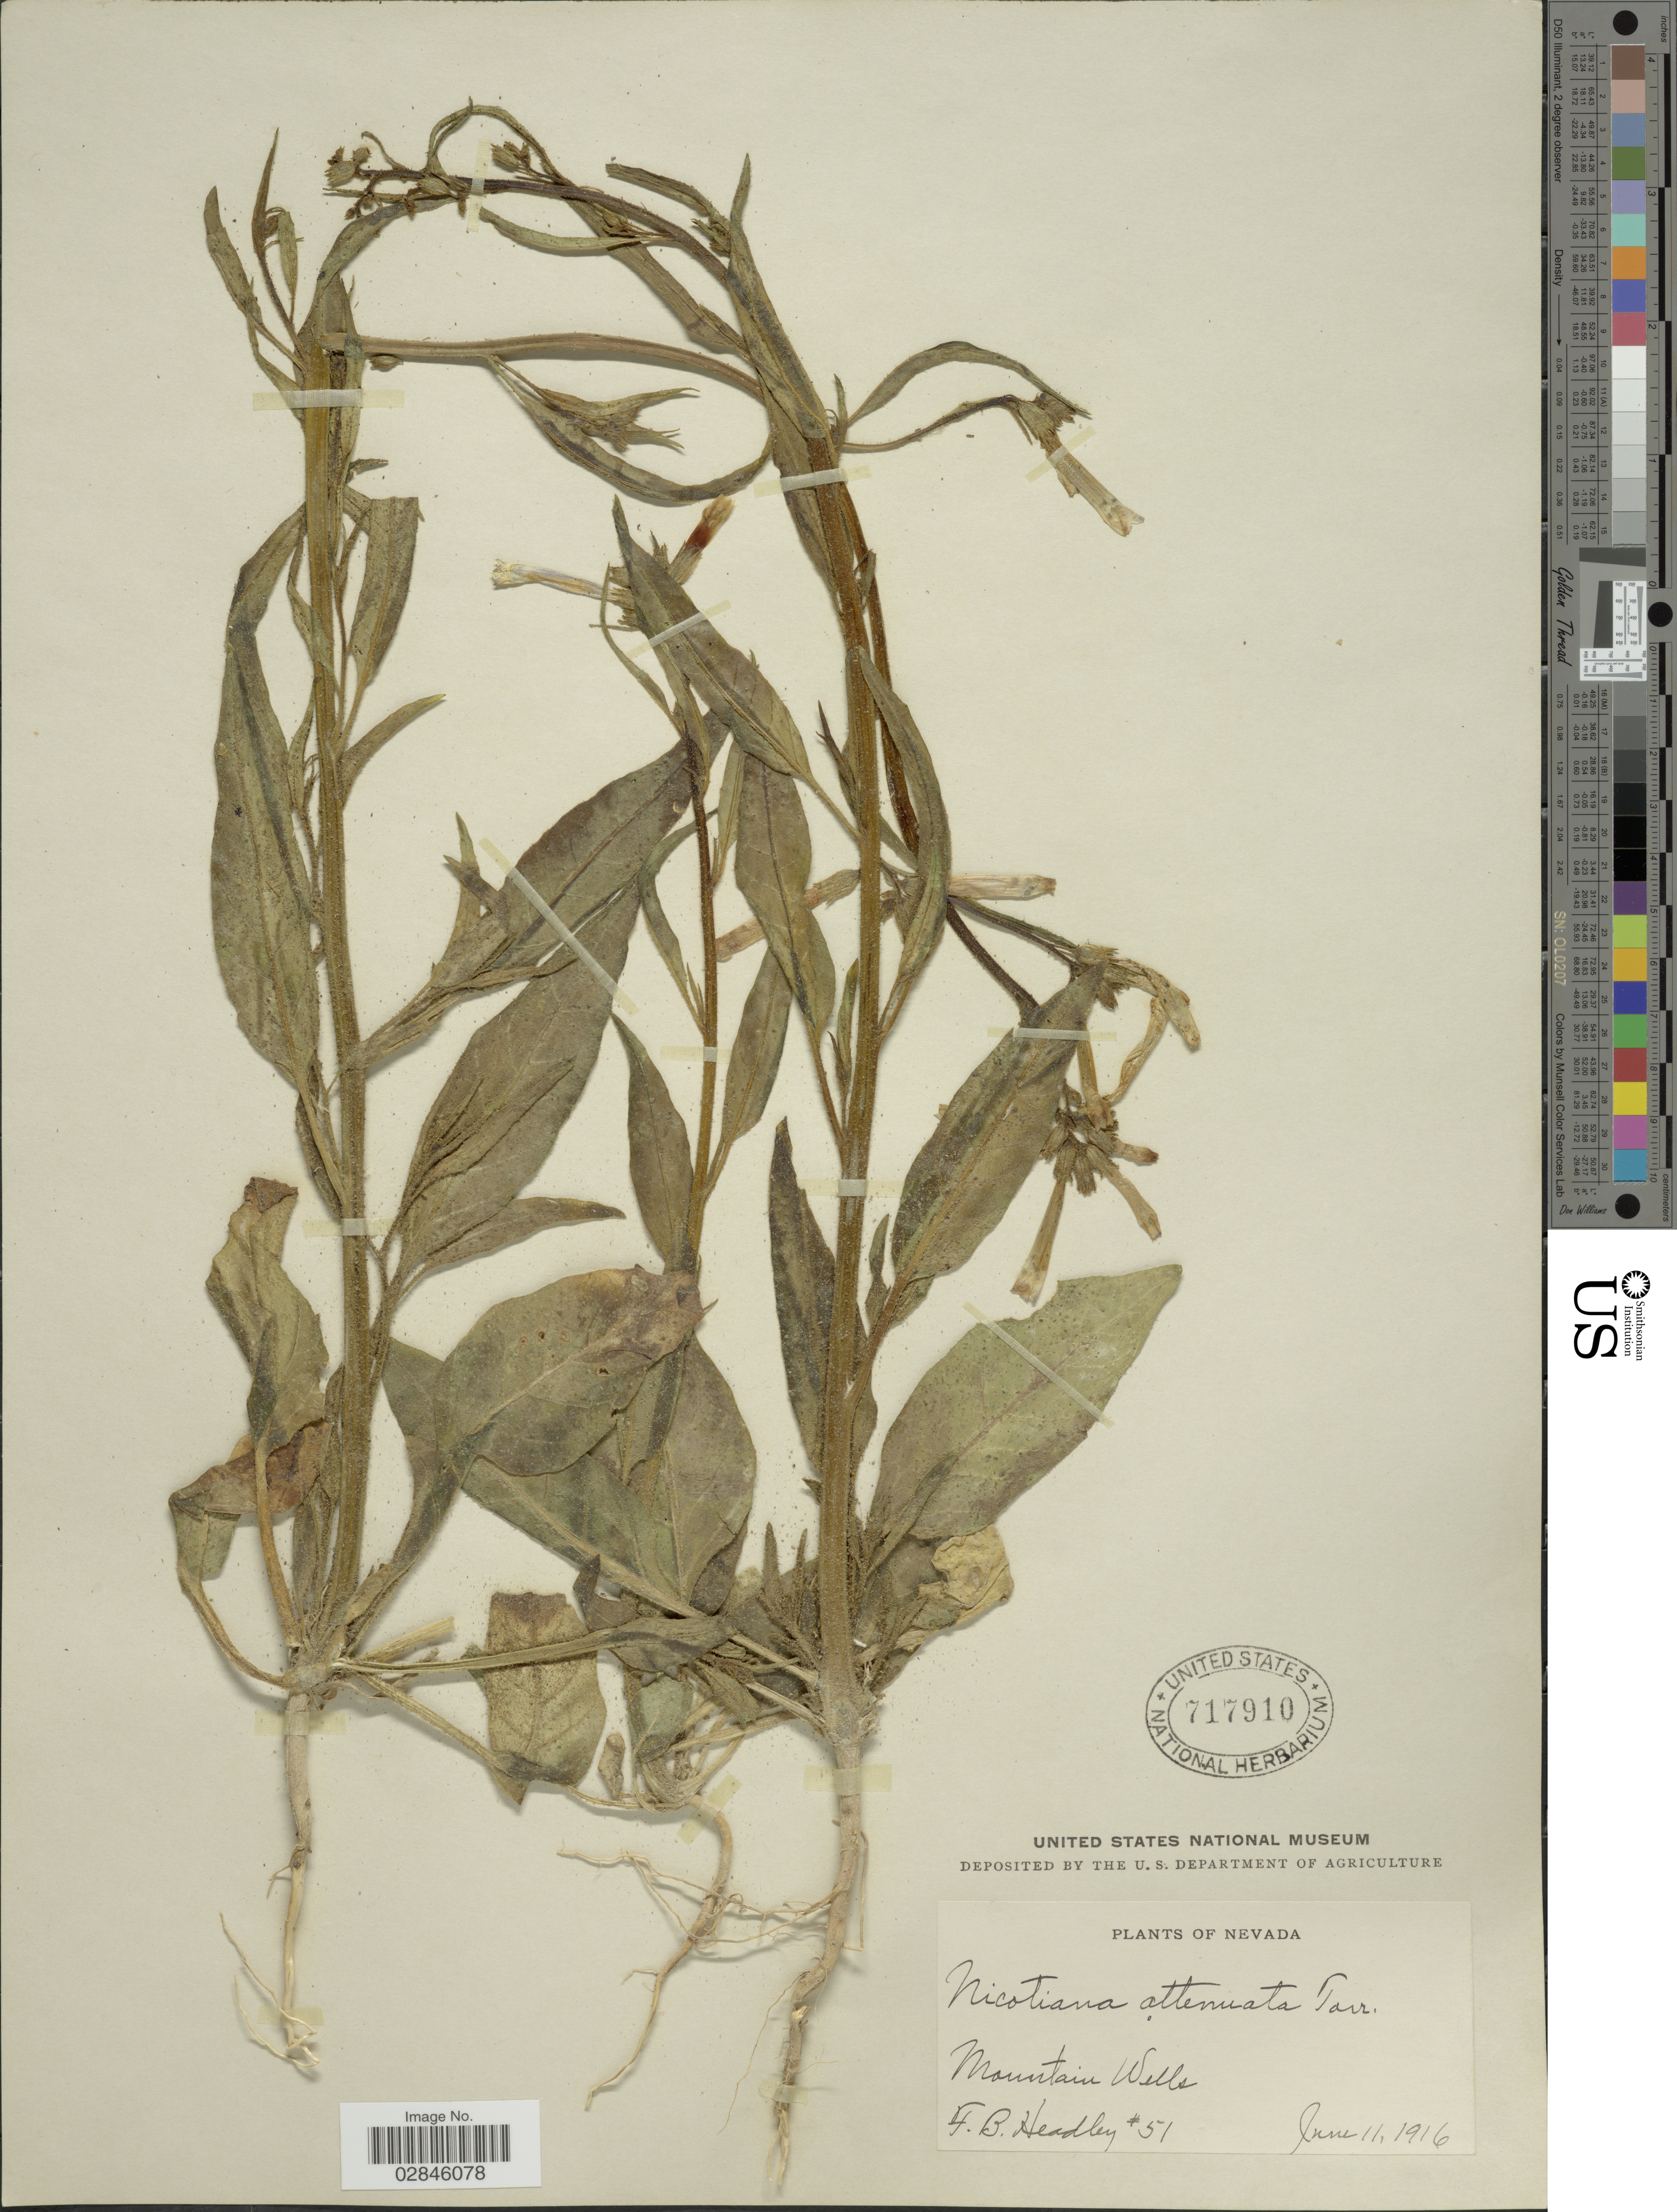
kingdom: Plantae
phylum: Tracheophyta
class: Magnoliopsida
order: Solanales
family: Solanaceae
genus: Nicotiana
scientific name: Nicotiana attenuata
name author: Torr. ex S. Watson in C. King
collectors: F. B. Headley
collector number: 51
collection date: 1916-06-11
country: United States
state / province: Nevada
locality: Mountain Wells.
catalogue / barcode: US 717910